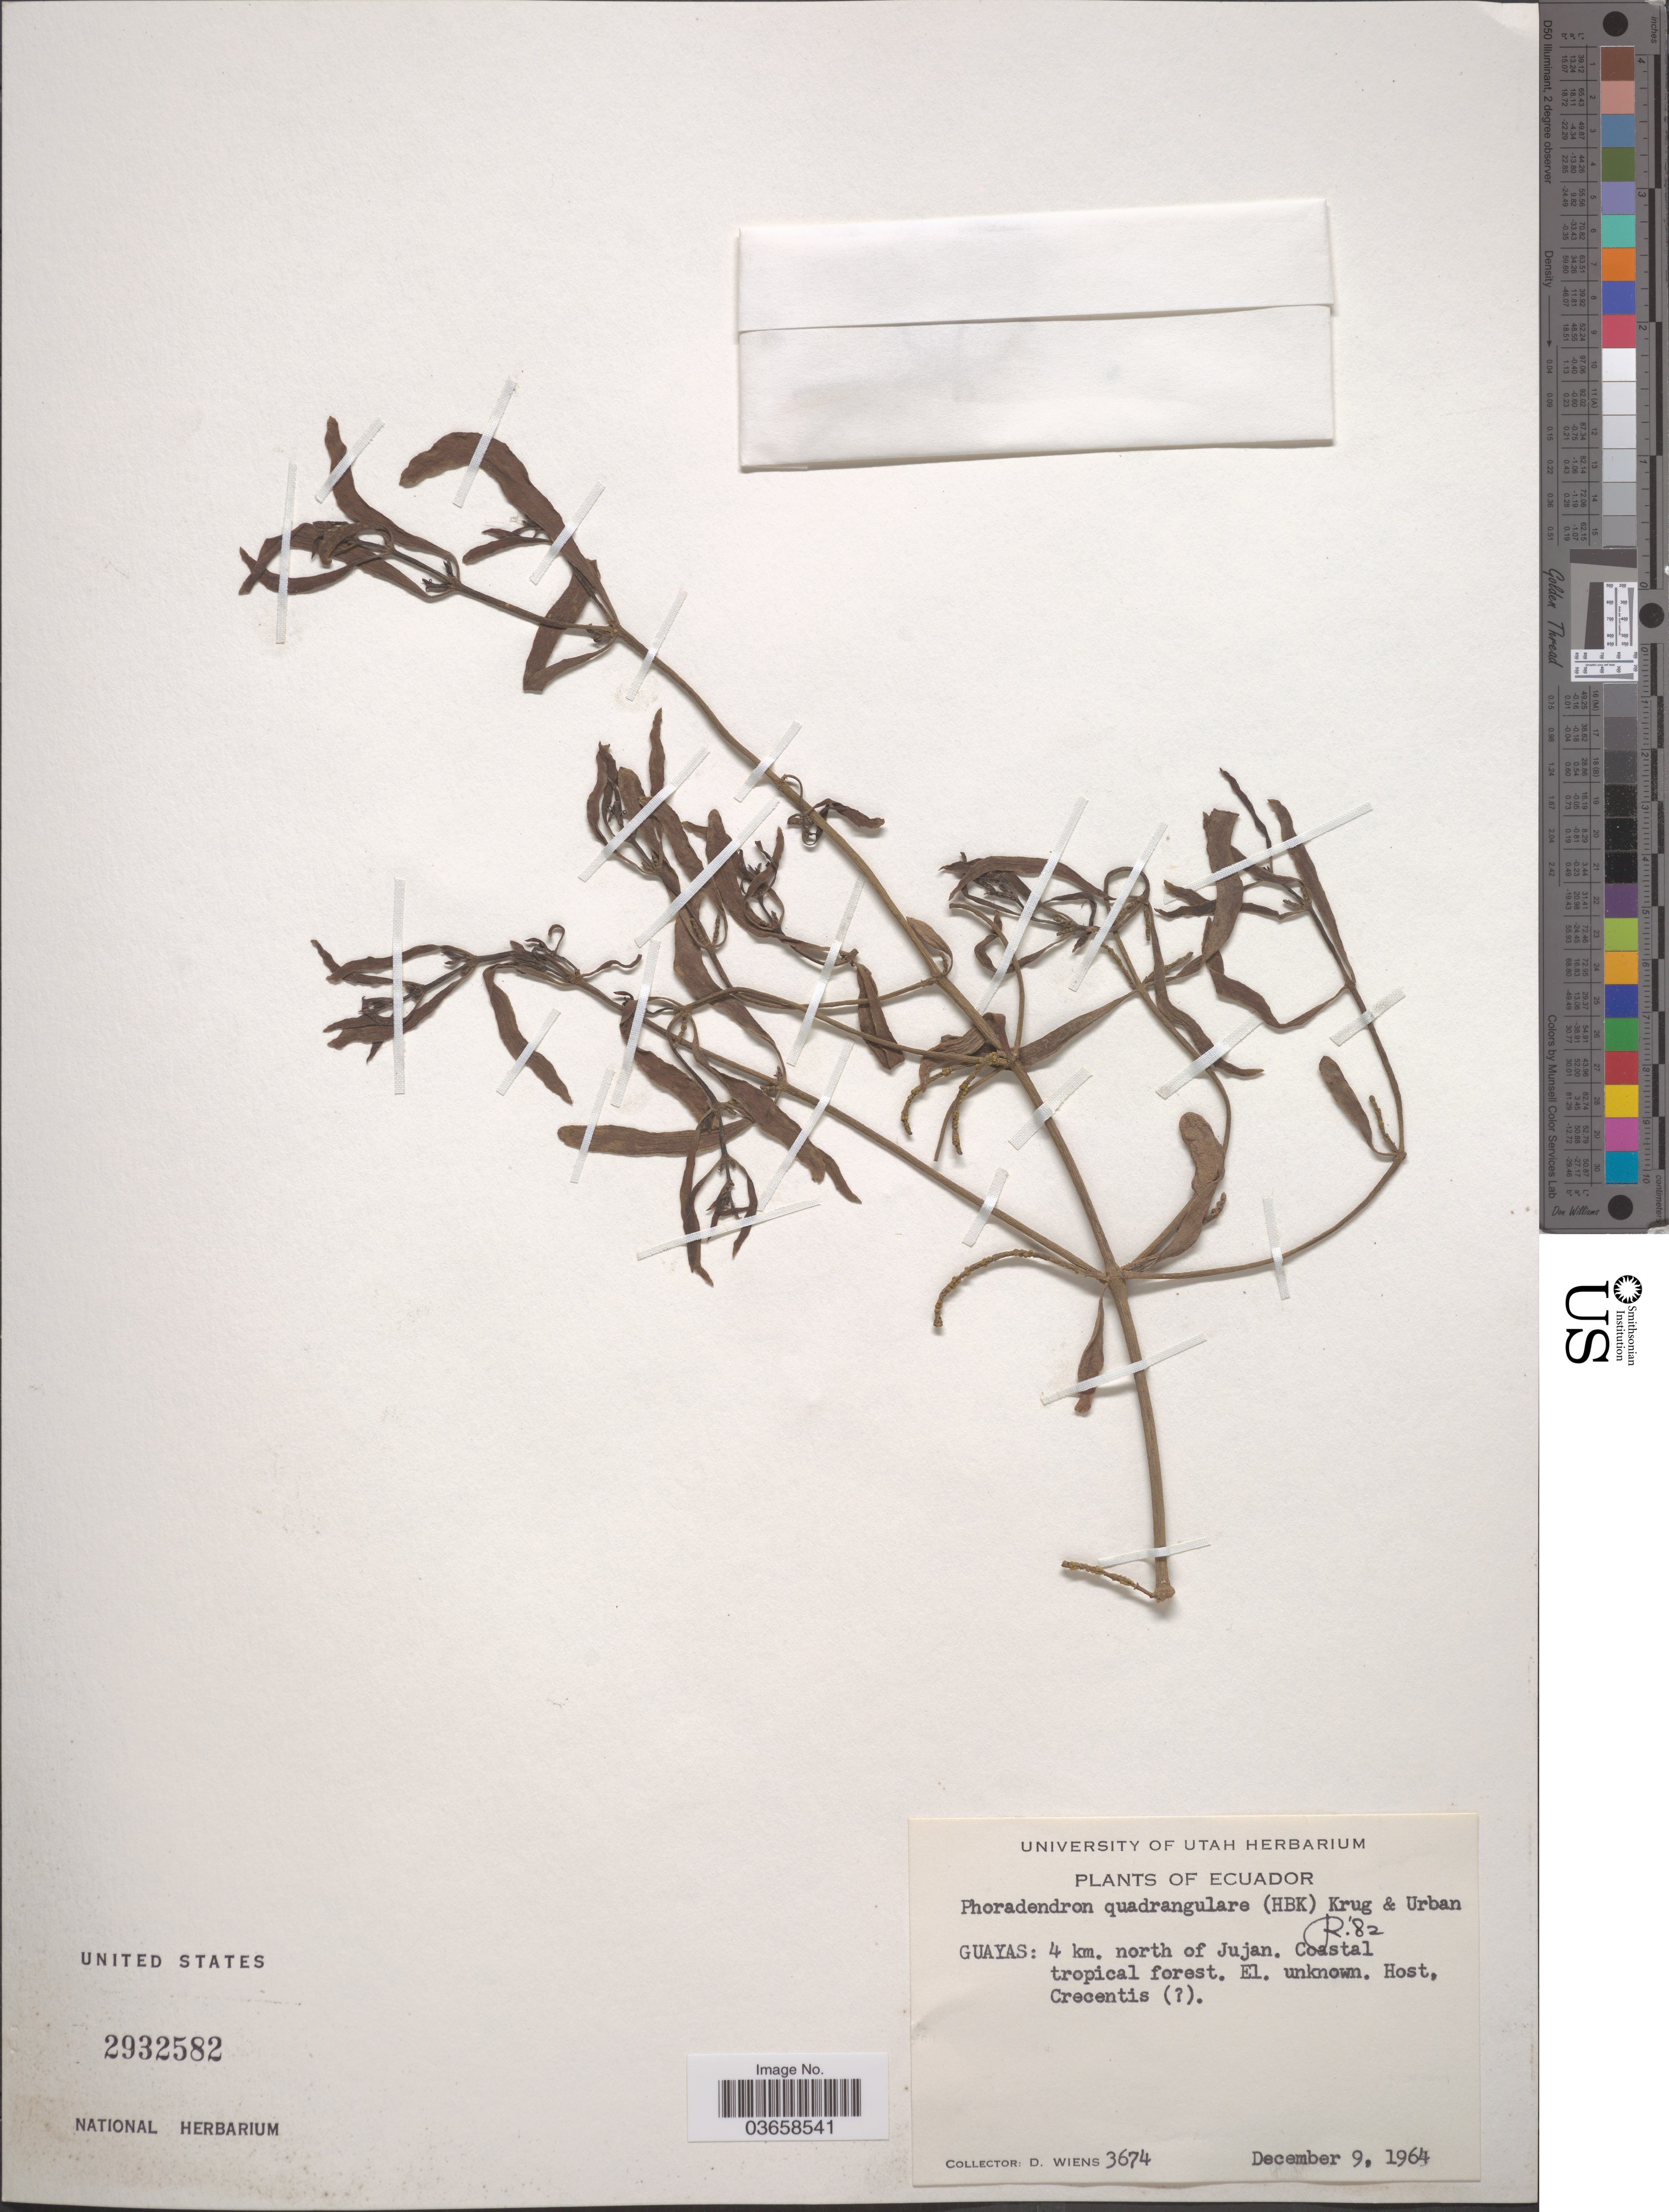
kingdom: Plantae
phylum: Tracheophyta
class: Magnoliopsida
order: Santalales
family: Viscaceae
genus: Phoradendron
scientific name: Phoradendron quadrangulare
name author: (Kunth) Griseb.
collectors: D. Wiens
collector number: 3674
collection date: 1964-12-09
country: Ecuador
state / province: Guayas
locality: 4 km. north of Jujan.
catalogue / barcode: US 2932582